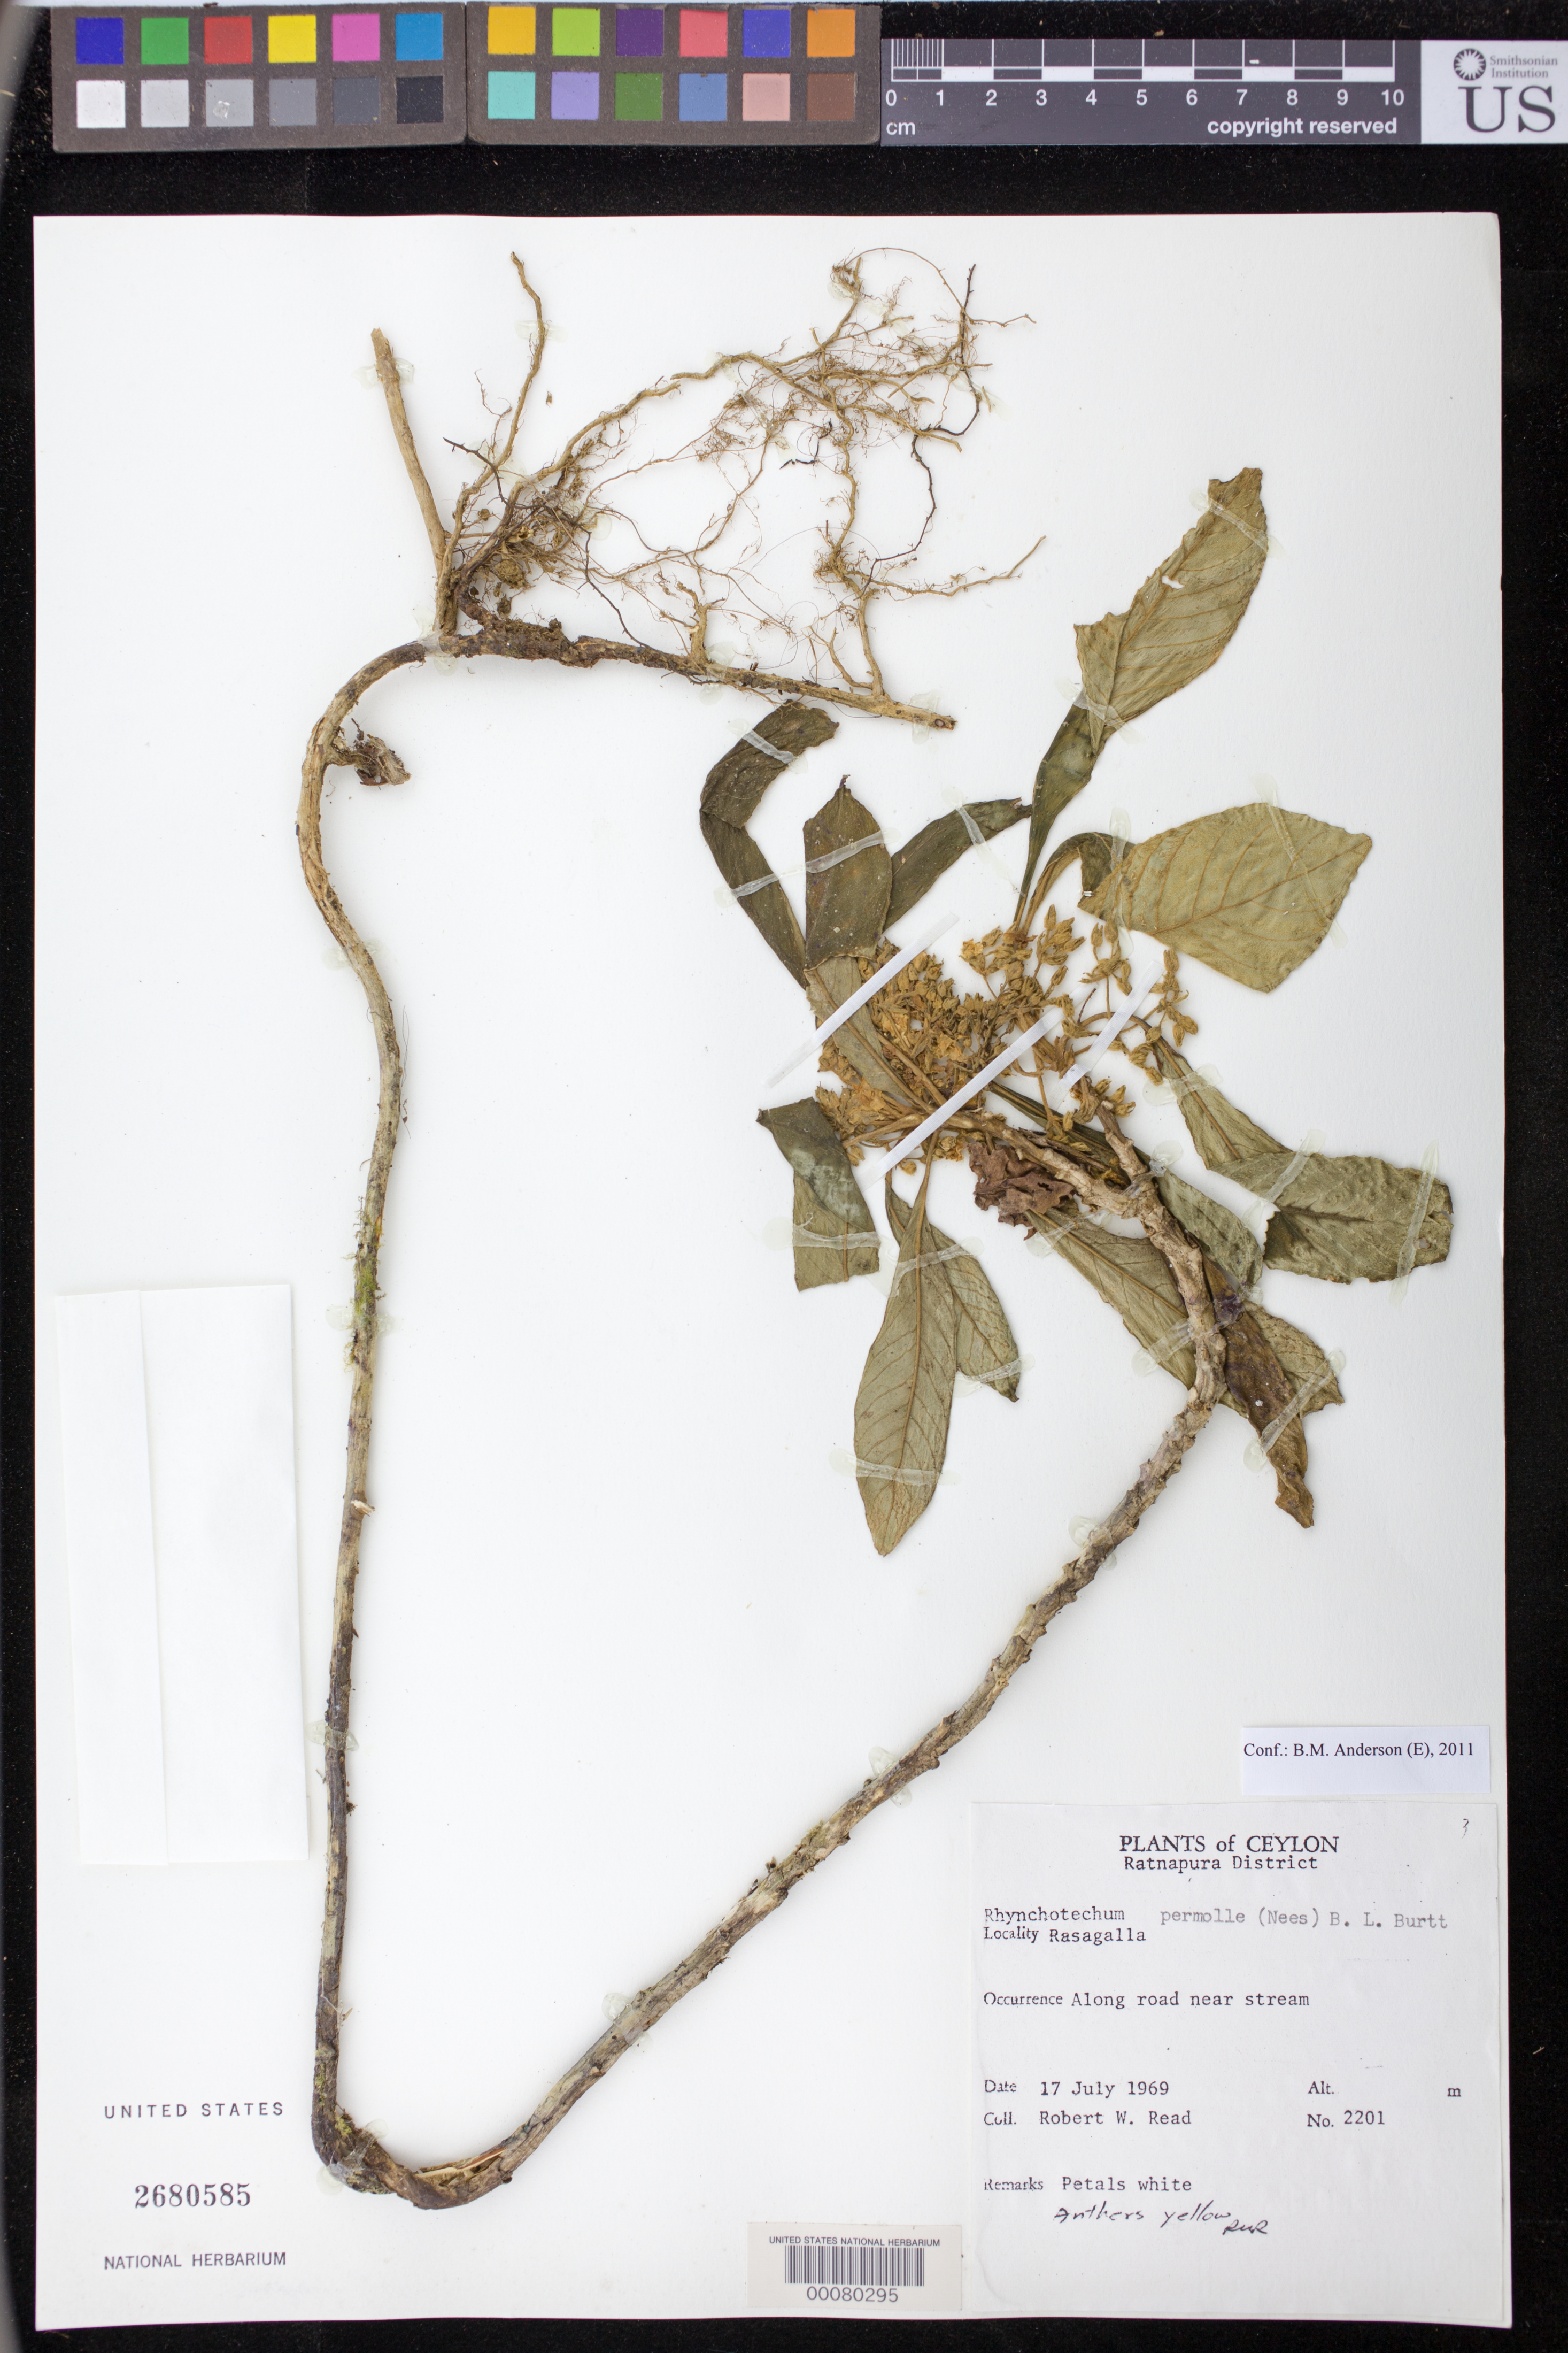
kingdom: Plantae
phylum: Tracheophyta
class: Magnoliopsida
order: Lamiales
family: Gesneriaceae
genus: Rhynchotechum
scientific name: Rhynchotechum permolle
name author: (Nees) B.L. Burtt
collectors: R. W. Read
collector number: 2201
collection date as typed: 17 Jul 1969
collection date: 1969-07-17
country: Sri Lanka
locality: Ratnapura district, rasagalla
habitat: Along road near stream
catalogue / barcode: US 2680585